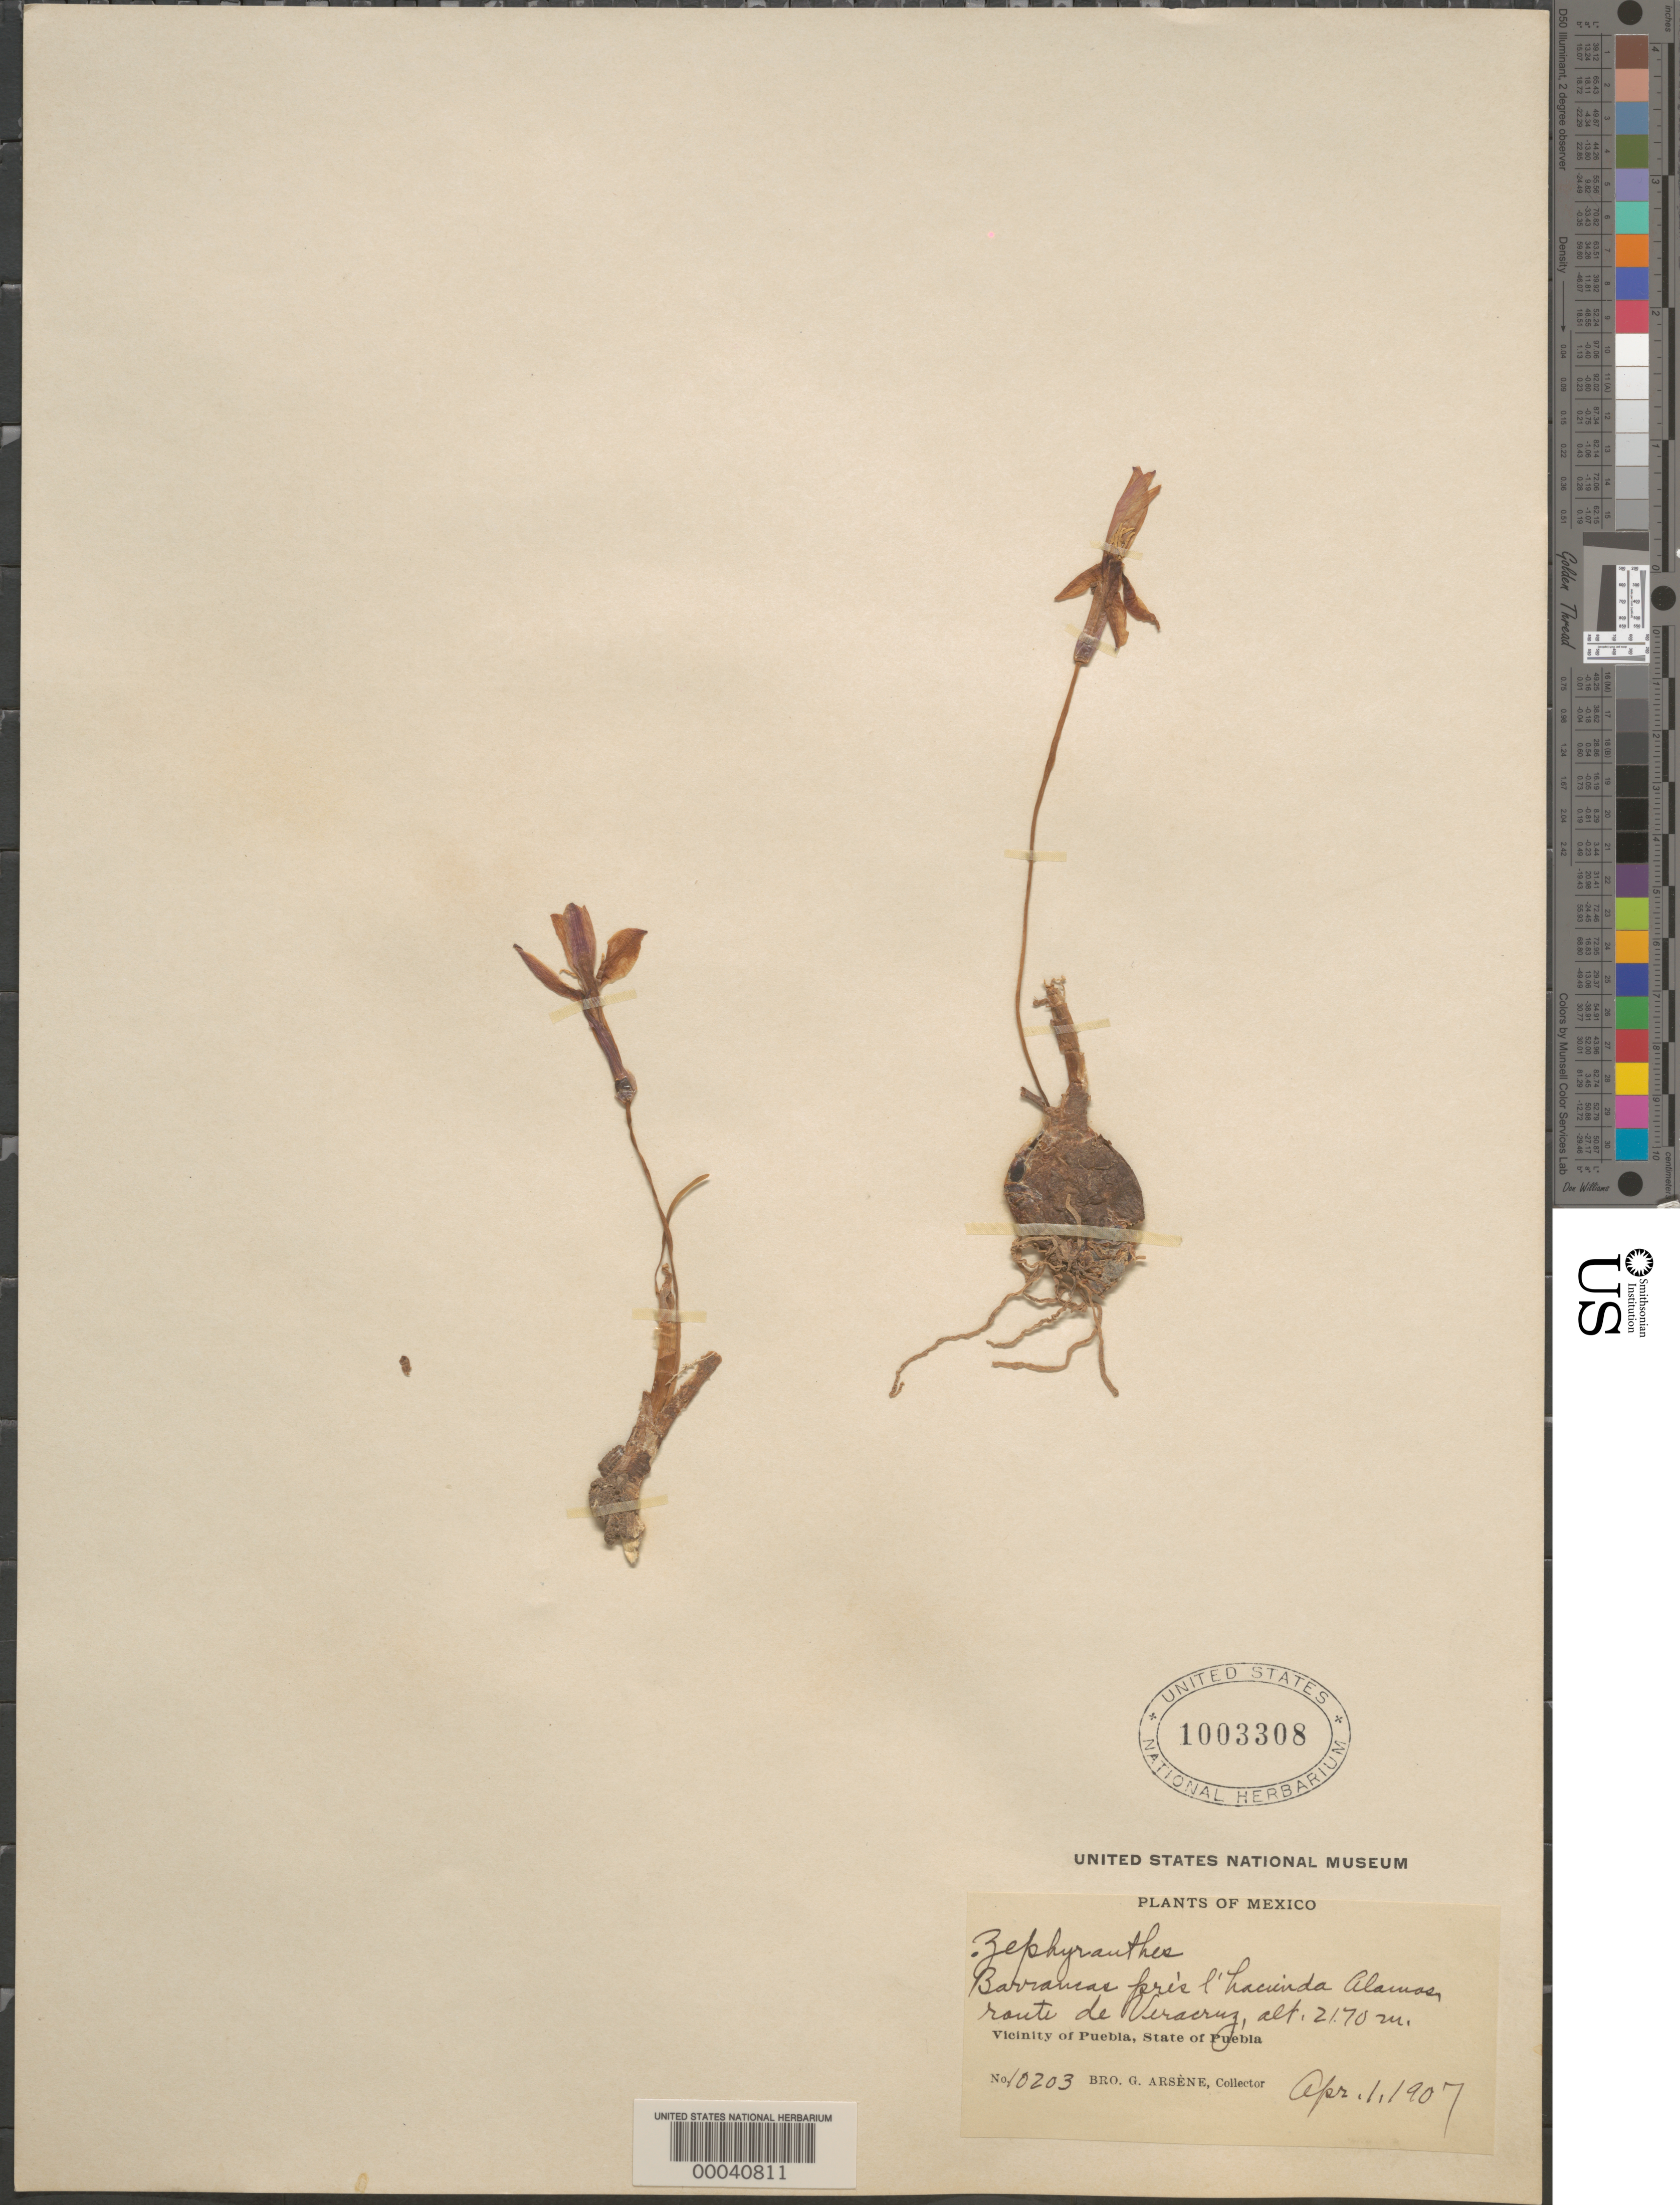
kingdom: Plantae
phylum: Tracheophyta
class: Liliopsida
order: Asparagales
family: Amaryllidaceae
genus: Zephyranthes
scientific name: Zephyranthes sp.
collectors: Bro. G. Arsène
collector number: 10203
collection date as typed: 01 Apr 1907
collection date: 1907-04-01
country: Mexico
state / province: Puebla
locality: Vicinity of Puebla. near hacienda Alamos, rd to Veracruz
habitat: Barranca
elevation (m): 2170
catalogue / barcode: US 1003308